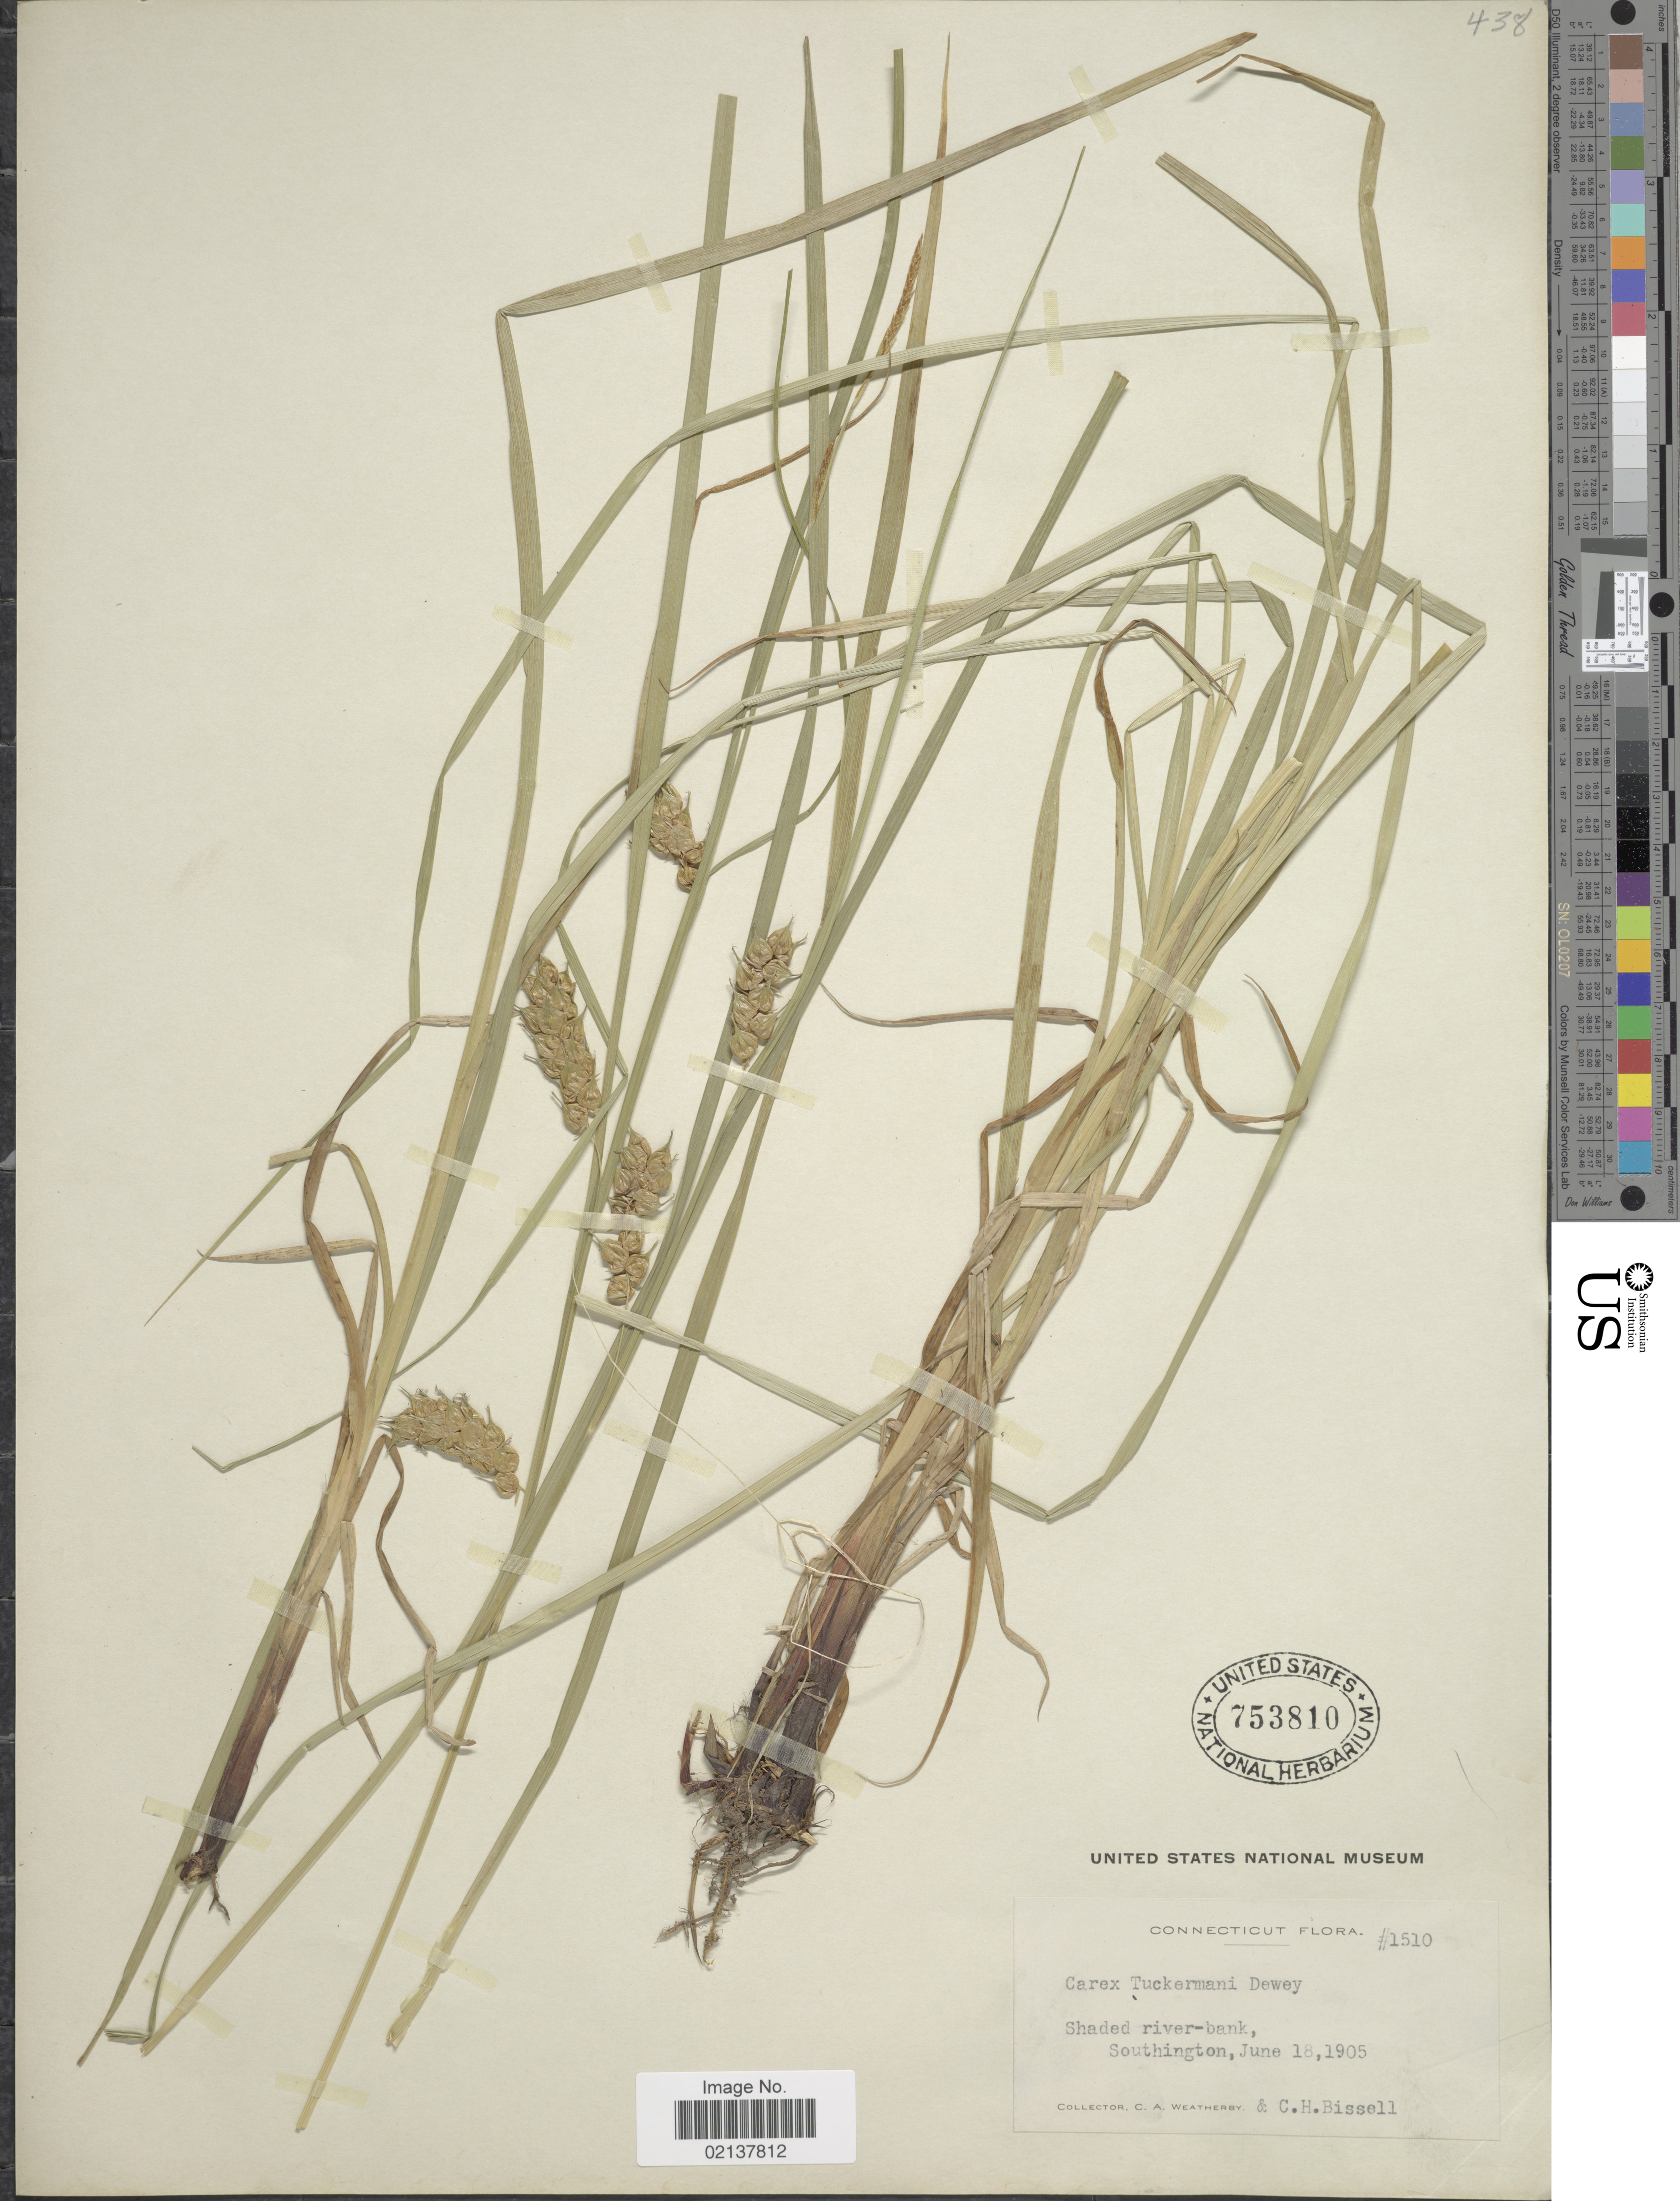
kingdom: Plantae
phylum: Tracheophyta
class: Liliopsida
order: Poales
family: Cyperaceae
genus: Carex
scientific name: Carex tuckermanii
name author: Boott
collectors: C. A. Weatherby & C. Bissell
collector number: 1510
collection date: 1905-06-18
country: United States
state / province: Connecticut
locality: Shaded river-bank, Southington.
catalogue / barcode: US 753810